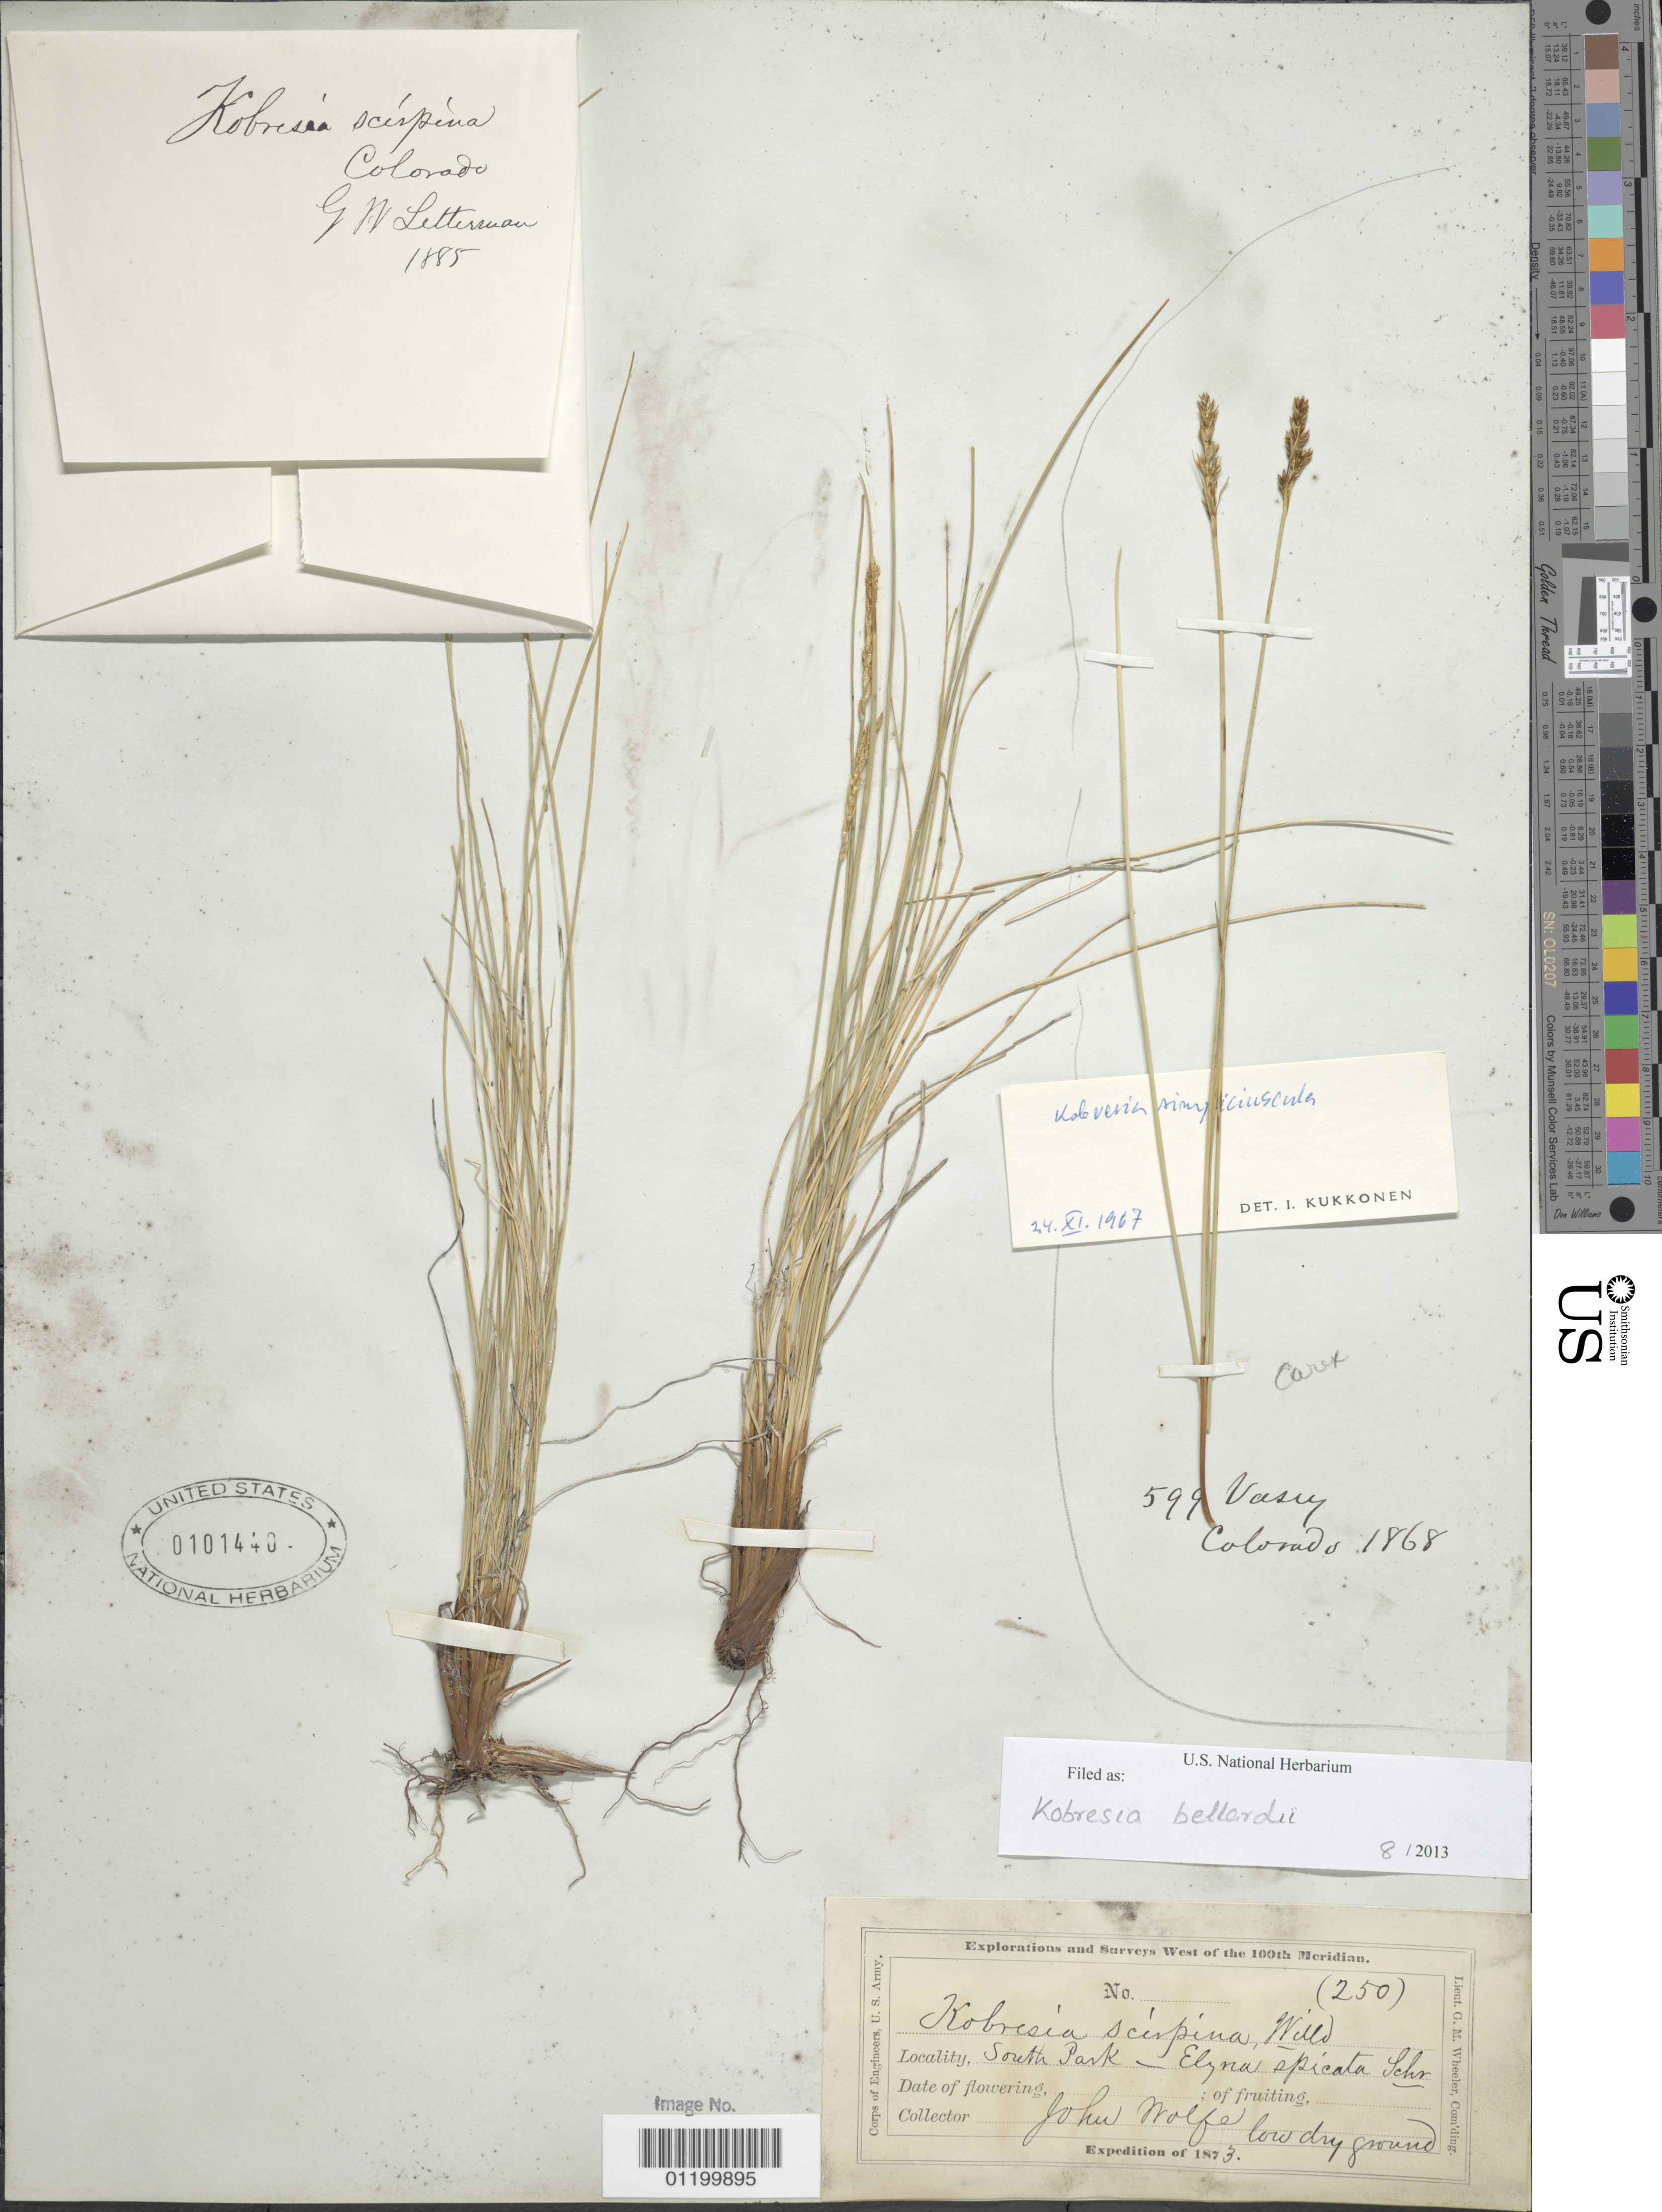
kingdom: Plantae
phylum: Tracheophyta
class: Liliopsida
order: Poales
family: Cyperaceae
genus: Carex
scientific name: Carex simpliciuscula subsp. simpliciuscula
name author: Wahlenb.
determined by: Strong, M. T., (US), Smithsonian Institution - National Museum of Natural History (UNITED STATES)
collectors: J. Wolf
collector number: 250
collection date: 1873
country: United States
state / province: Colorado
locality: South Park, Col Ter.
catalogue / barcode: US 101440